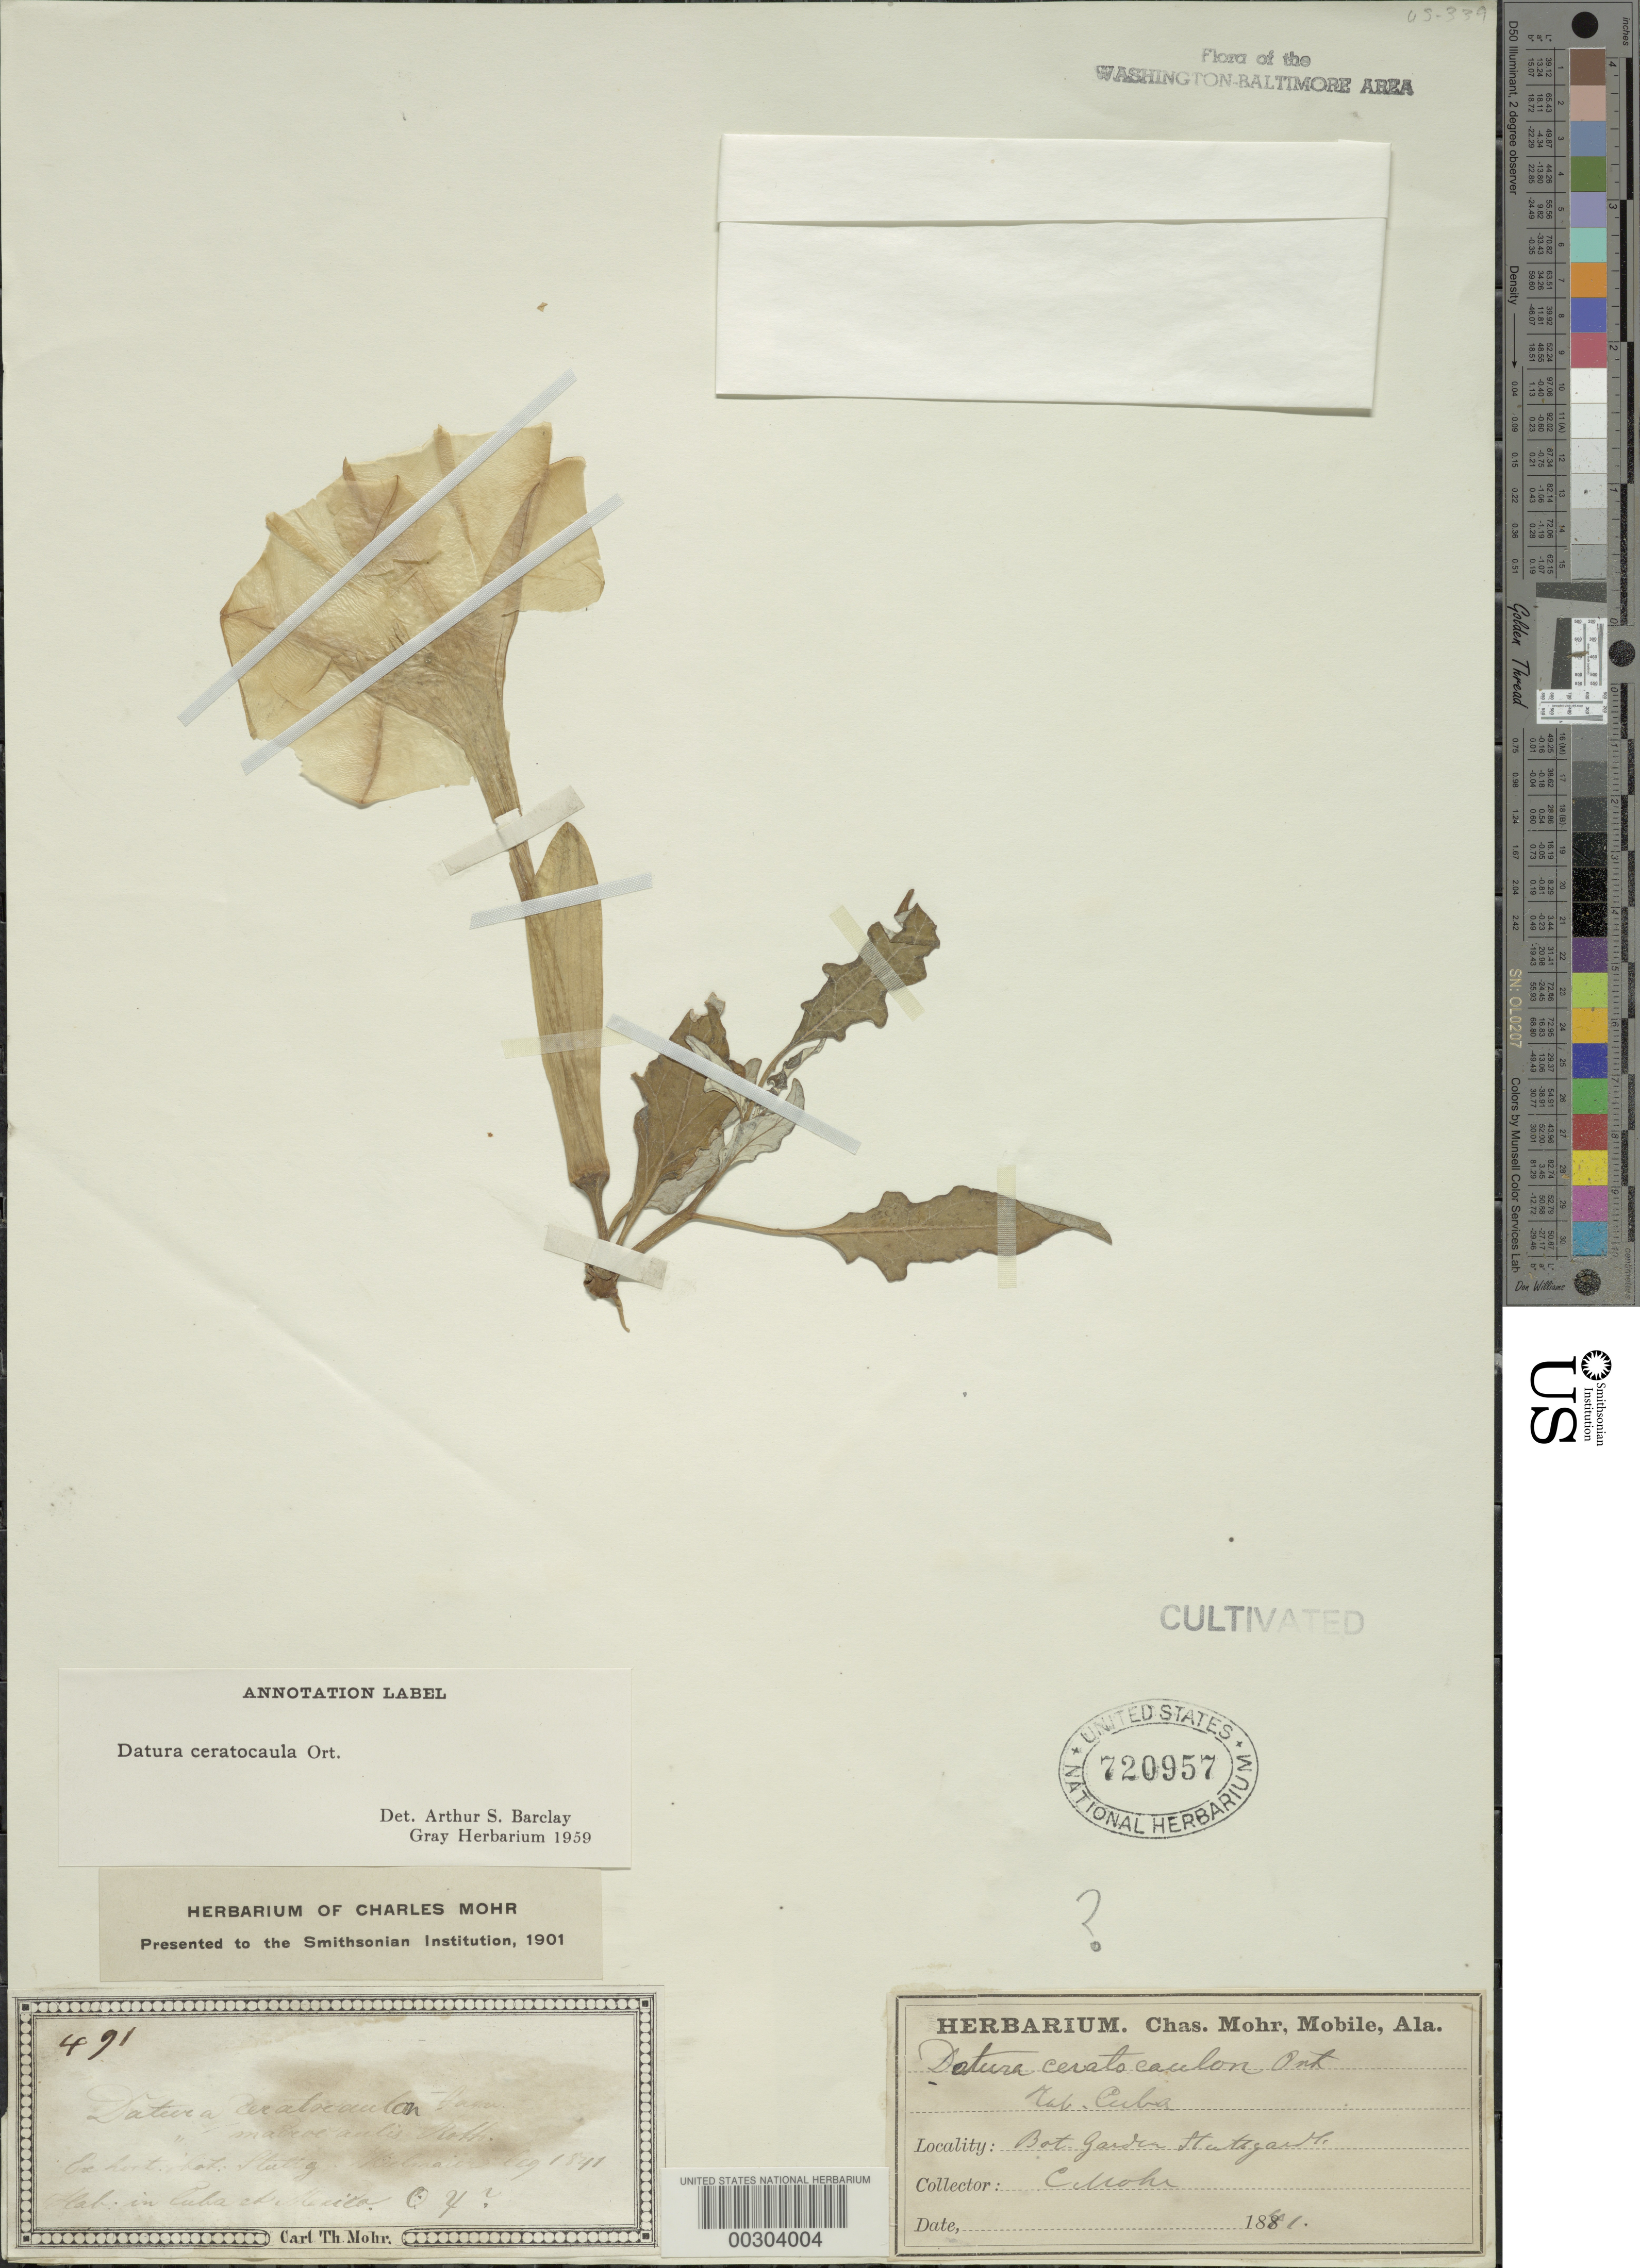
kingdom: Plantae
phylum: Tracheophyta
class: Magnoliopsida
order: Solanales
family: Solanaceae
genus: Datura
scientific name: Datura ceratocaula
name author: Ortega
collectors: C. T. Mohr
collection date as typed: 1841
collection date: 1841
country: United States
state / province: District of Columbia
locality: Botanical Gardens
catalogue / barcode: US 720957